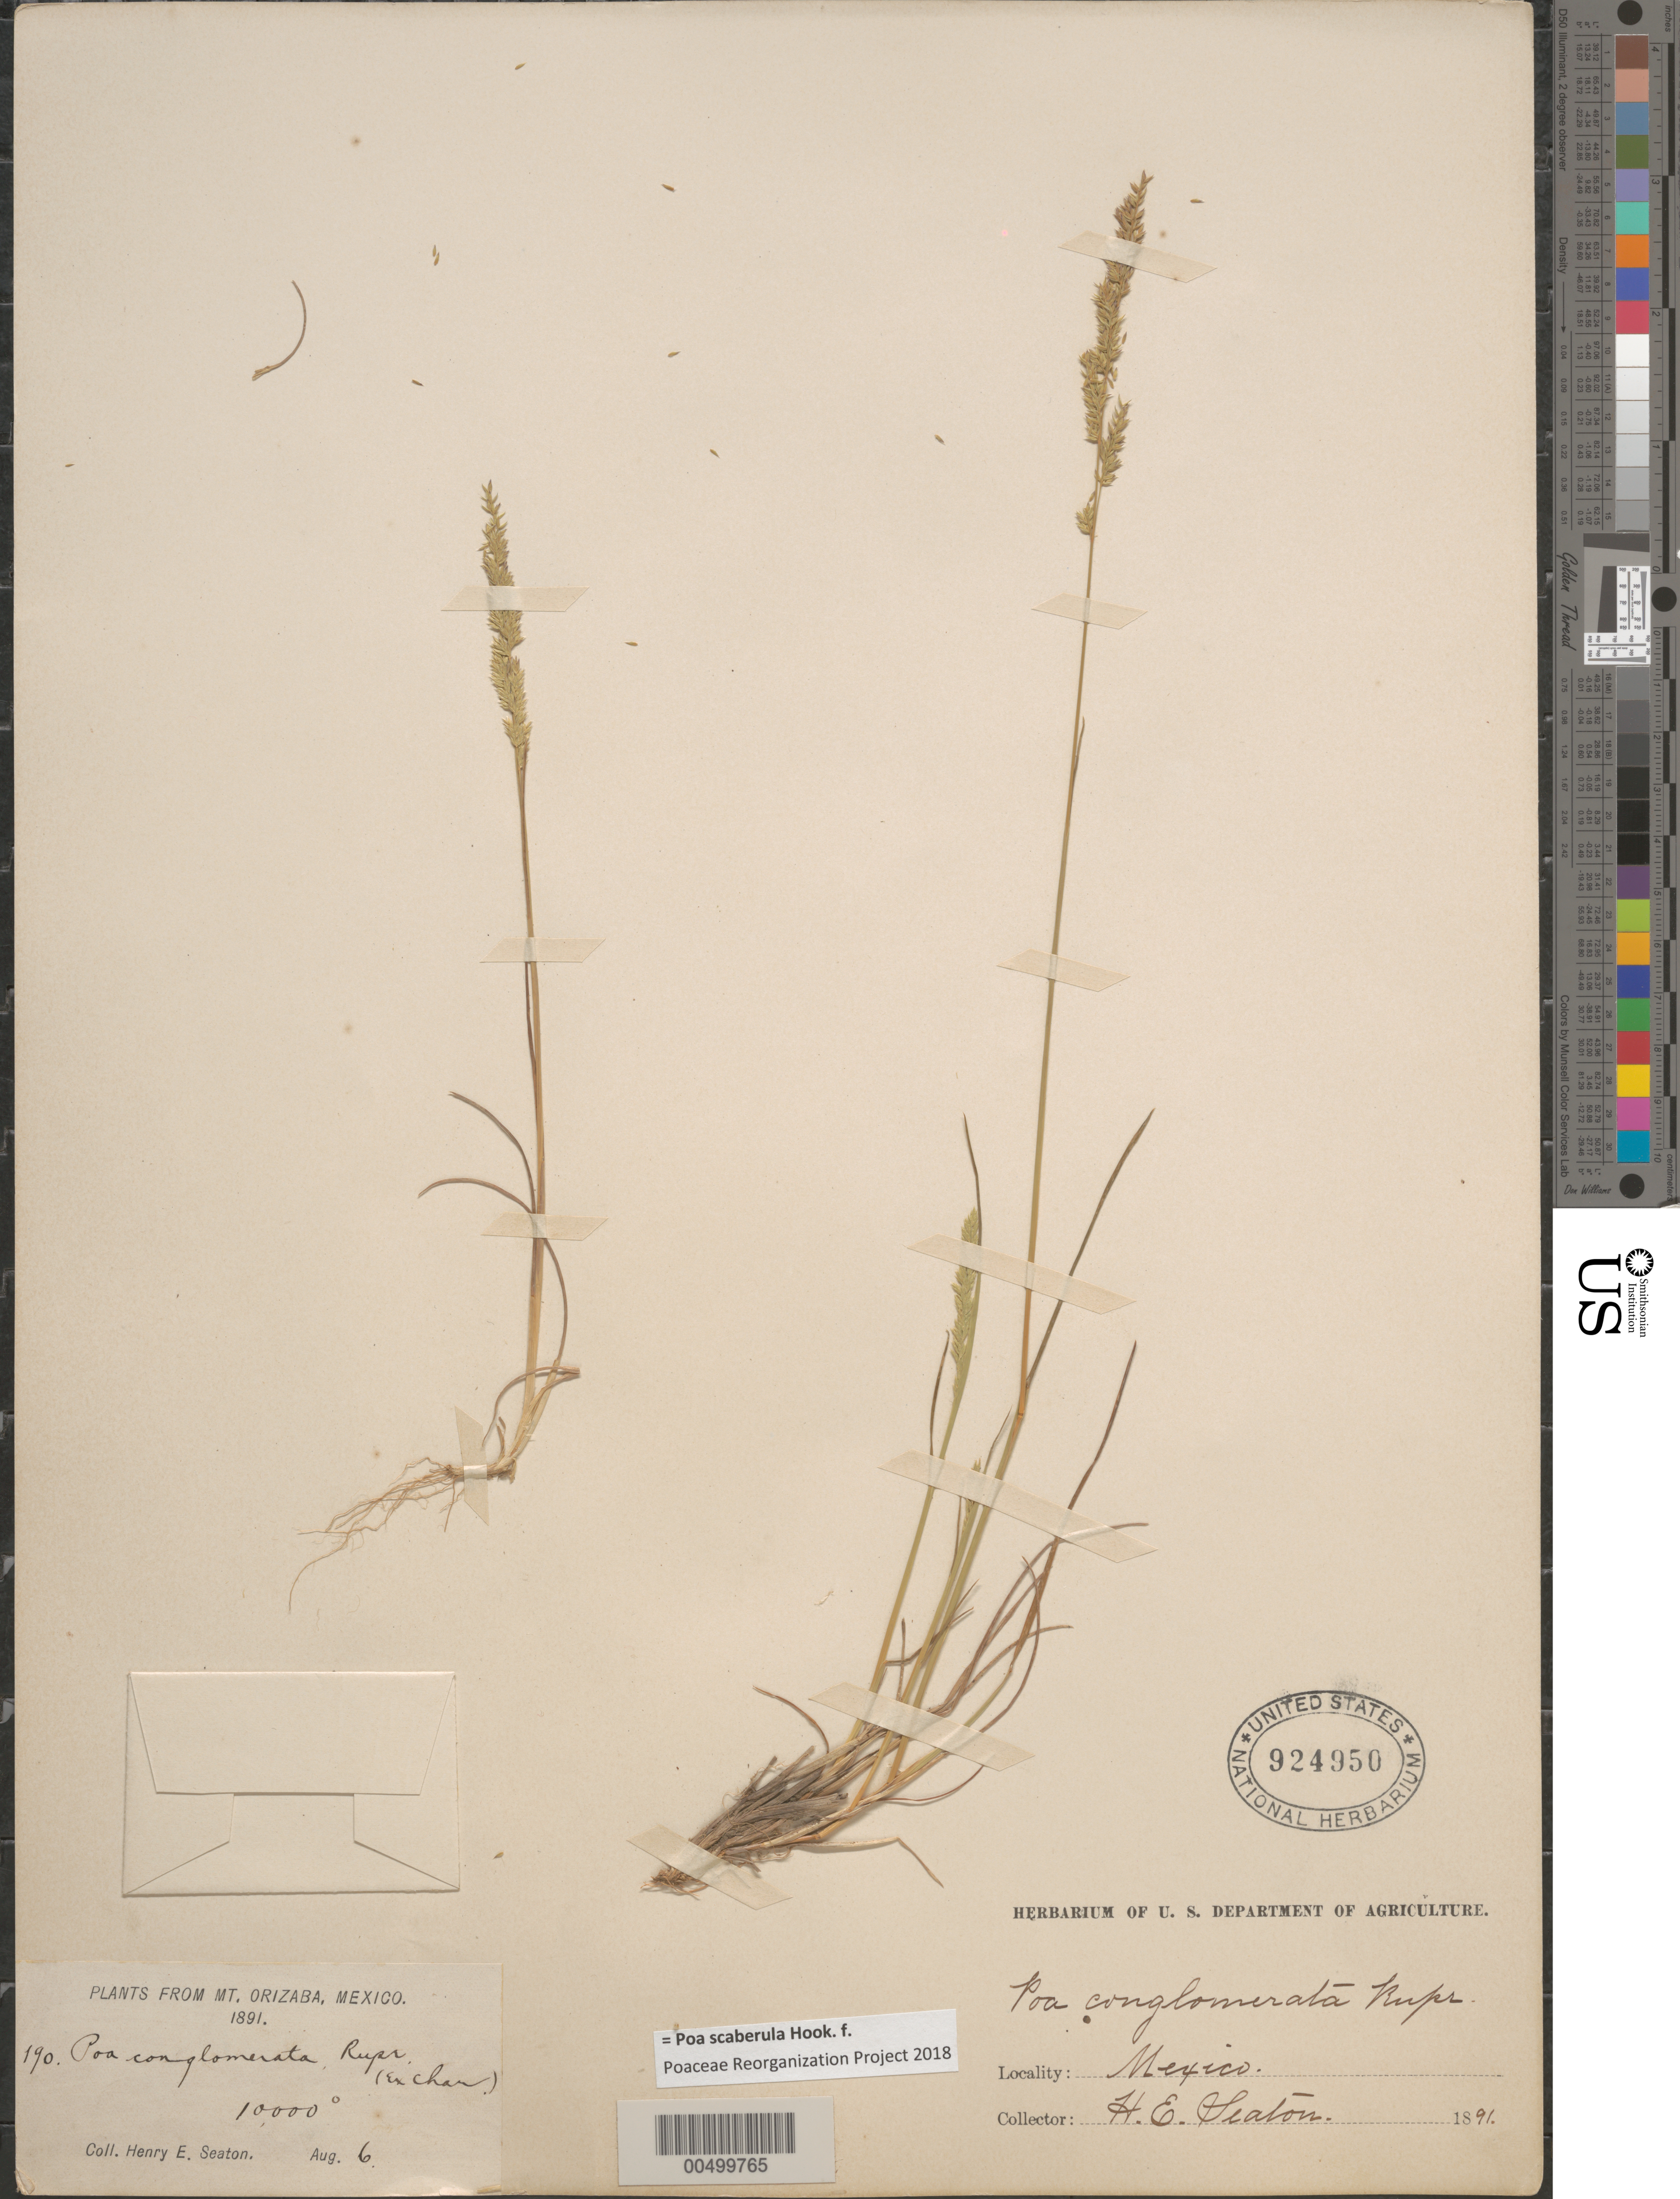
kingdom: Plantae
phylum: Tracheophyta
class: Liliopsida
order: Poales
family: Poaceae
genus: Poa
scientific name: Poa scaberula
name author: Hook. f.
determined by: Poaceae Reorganization Project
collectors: H. E. Seaton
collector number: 190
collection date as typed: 6 Aug 1891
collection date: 1891-08-06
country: Mexico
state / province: Puebla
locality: Mt Orizaba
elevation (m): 3048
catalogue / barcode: US 924950